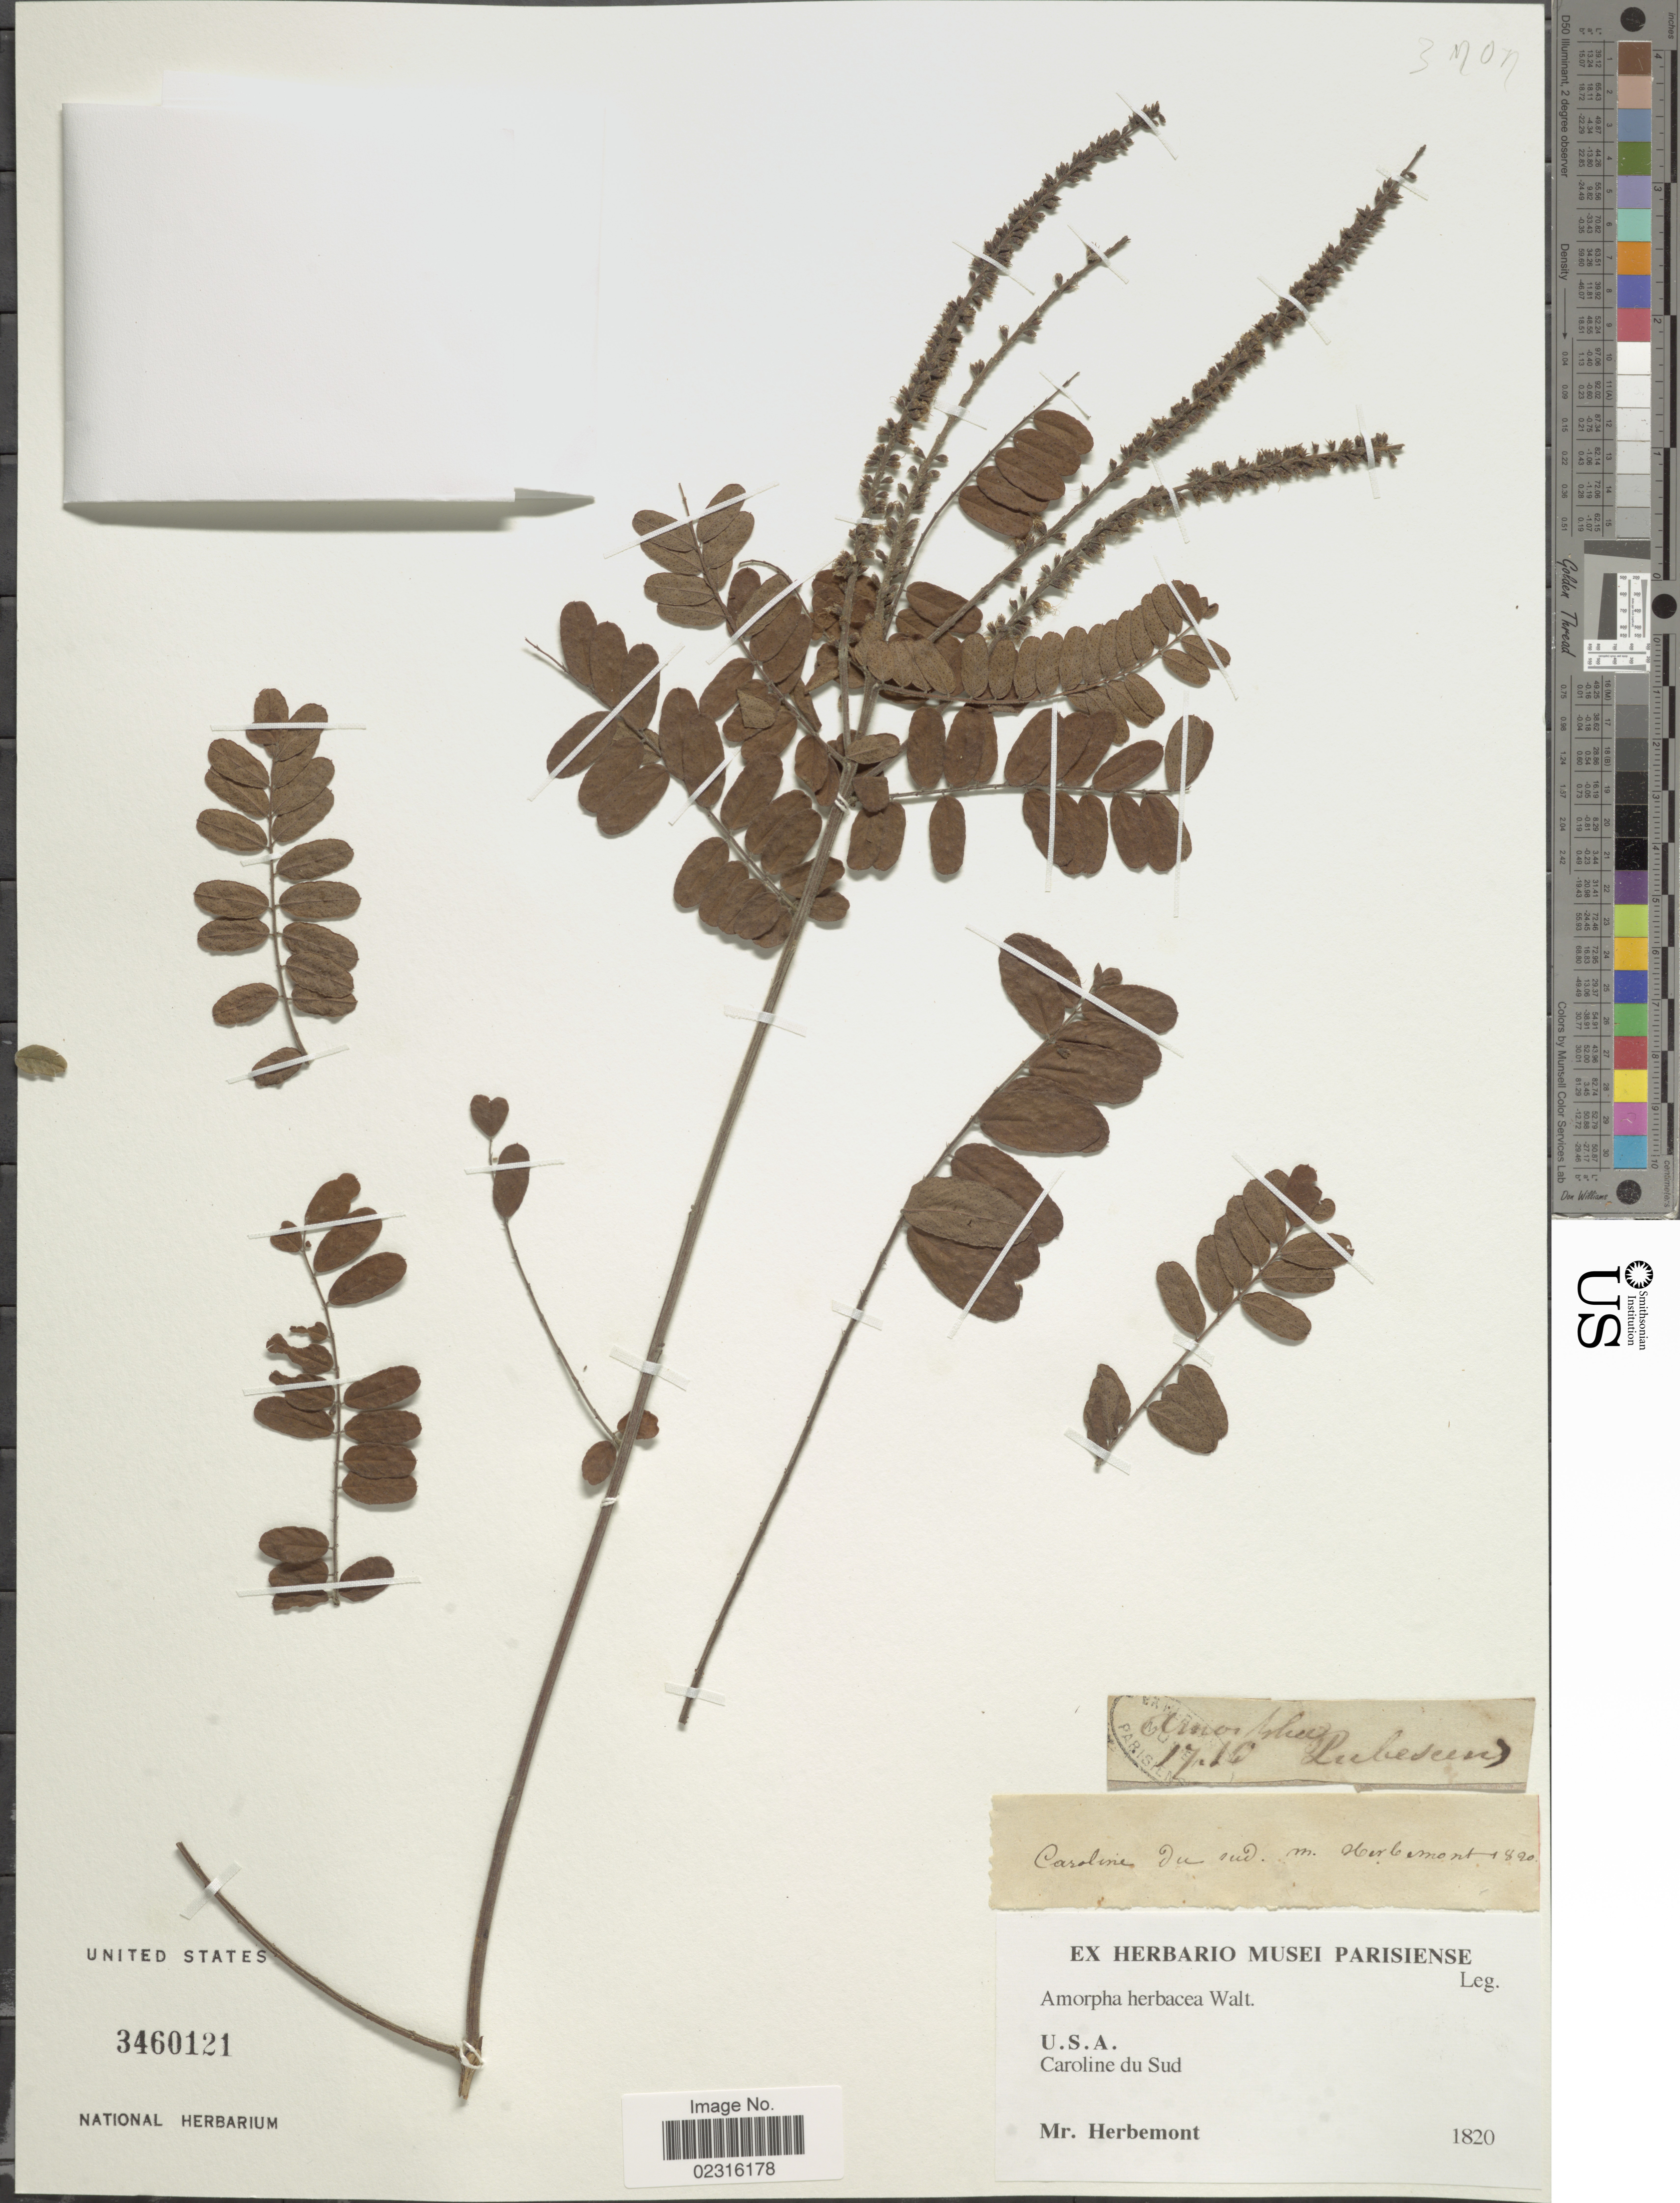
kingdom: Plantae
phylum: Tracheophyta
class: Magnoliopsida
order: Fabales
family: Fabaceae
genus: Amorpha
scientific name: Amorpha herbacea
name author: Schltdl.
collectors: Herbemont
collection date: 1820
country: United States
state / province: South Carolina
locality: Caroline du Sud.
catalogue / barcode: US 3460121